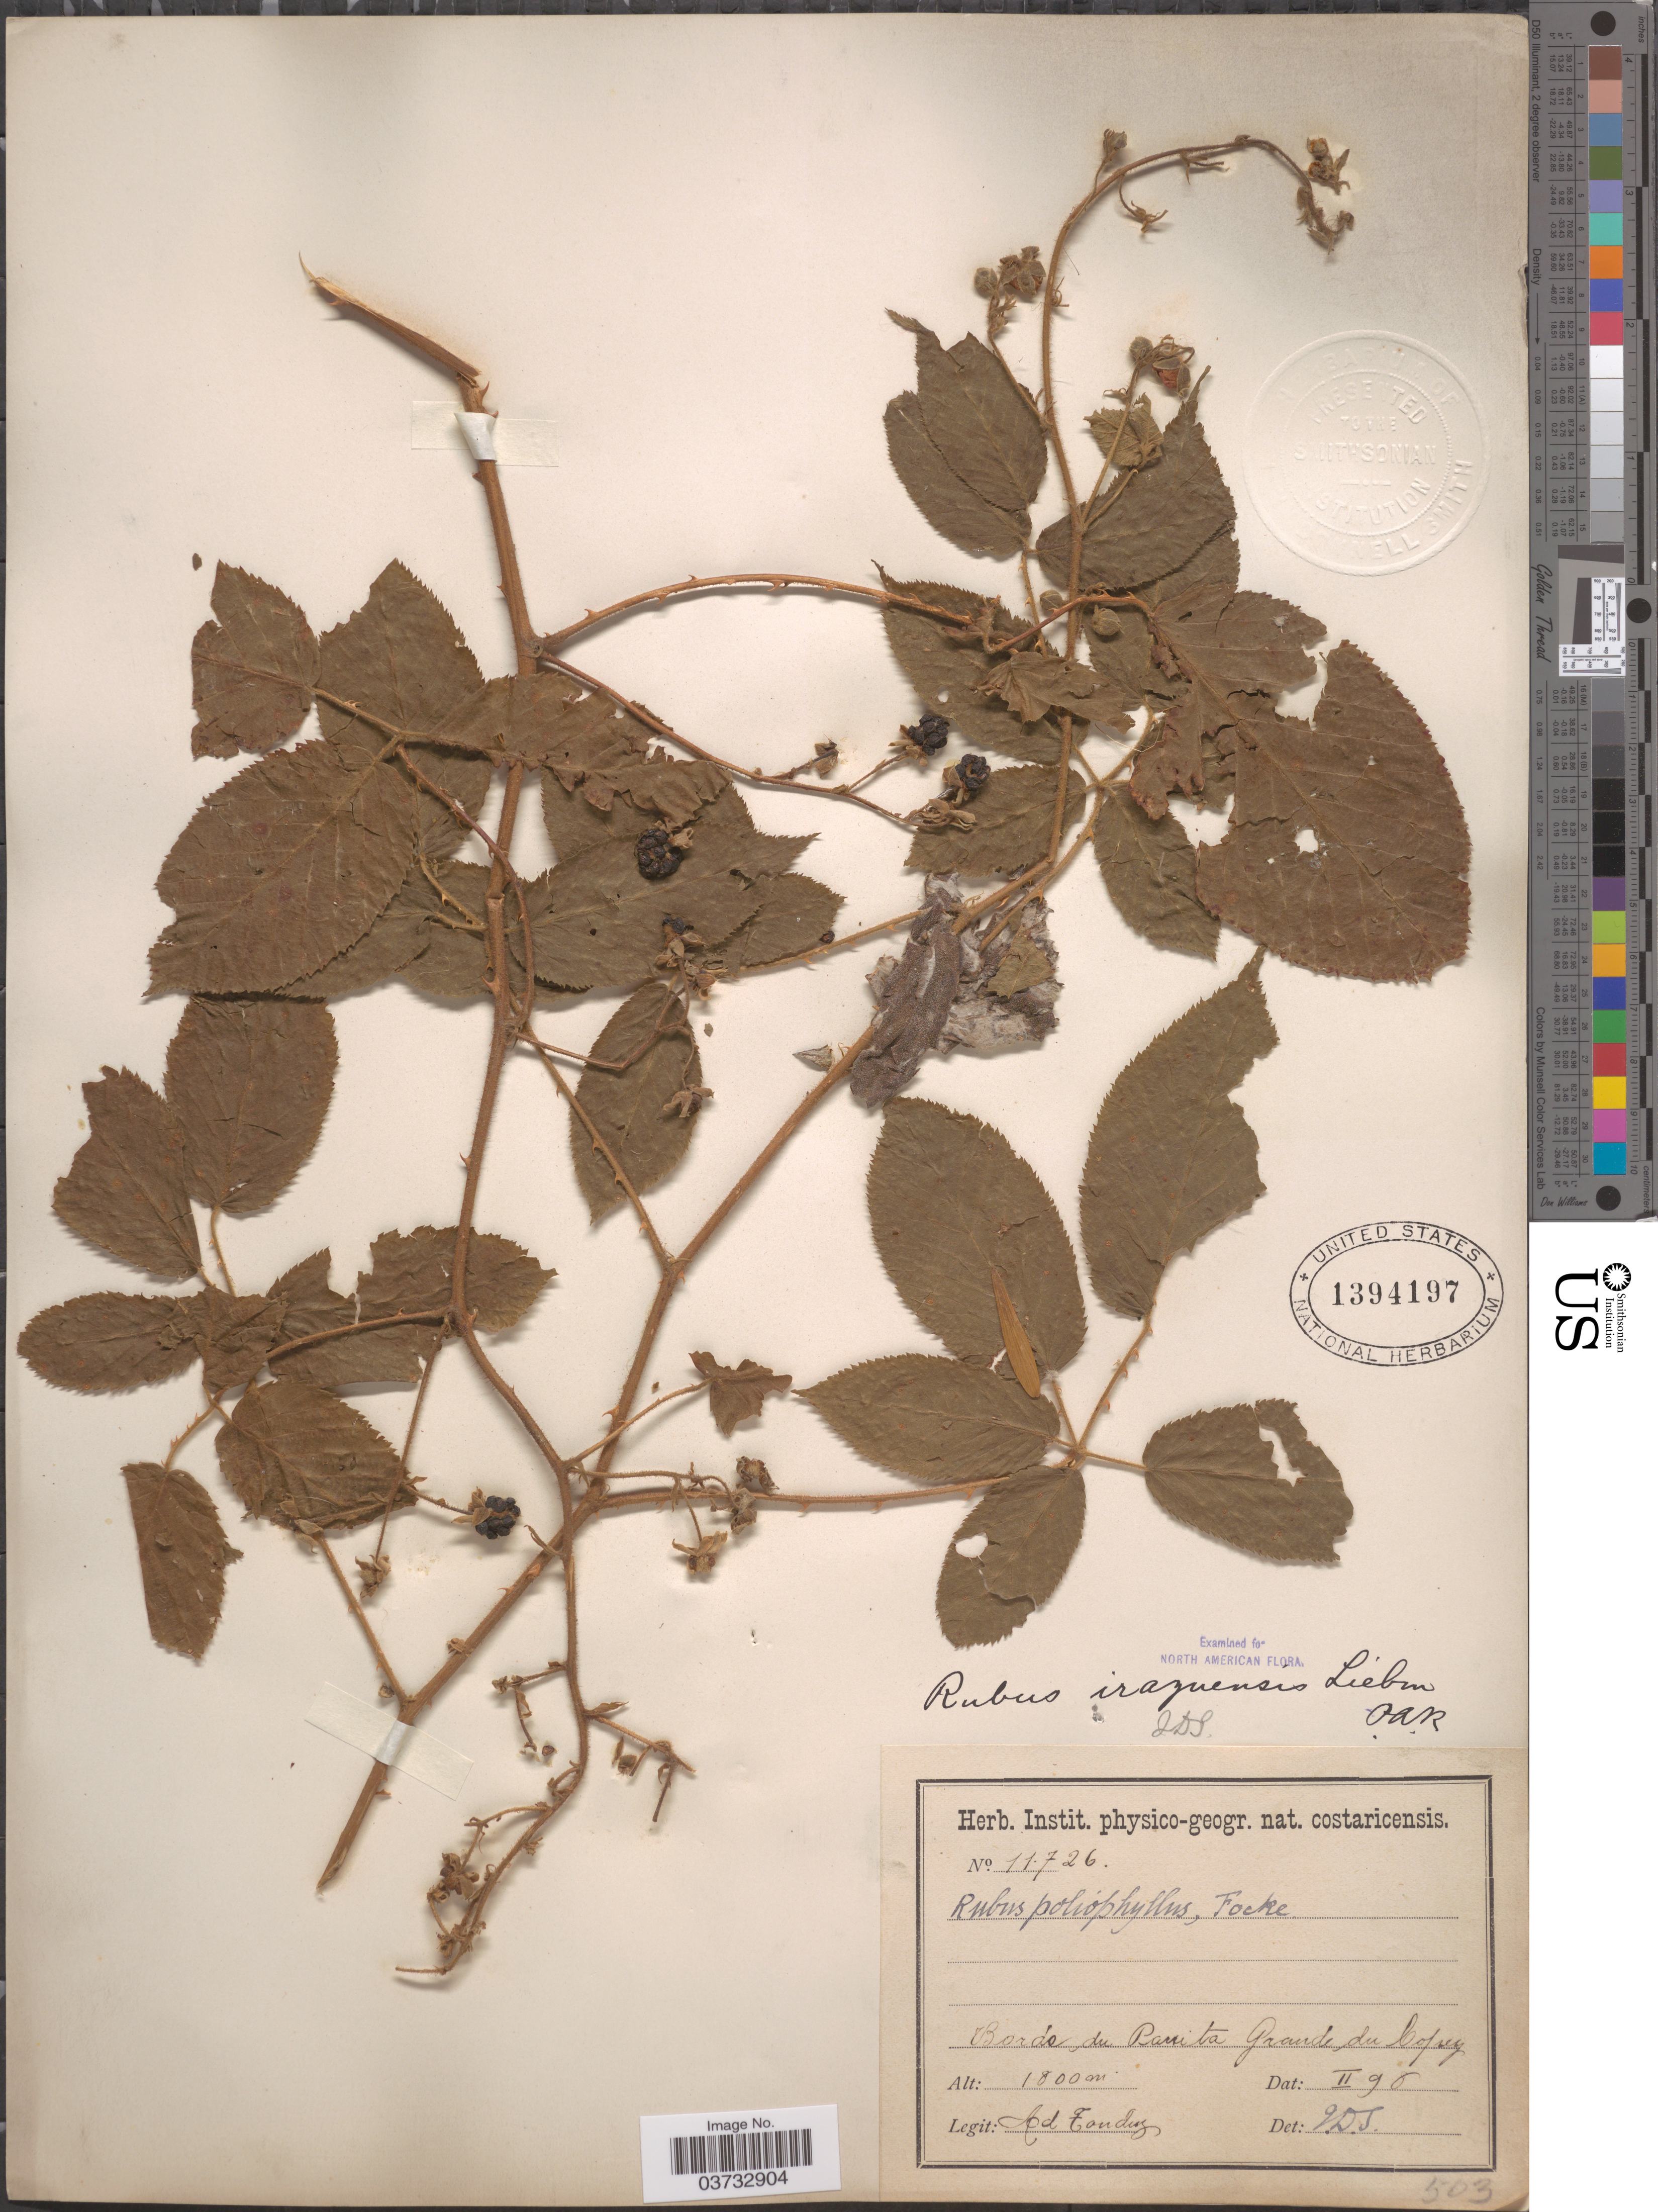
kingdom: Plantae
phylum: Tracheophyta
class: Magnoliopsida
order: Rosales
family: Rosaceae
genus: Rubus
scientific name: Rubus irasuensis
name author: Liebm.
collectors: A. Tonduz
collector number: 11726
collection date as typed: Transcribed d/m/y: /2/98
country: Costa Rica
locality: Bords du Parrita Grande du Copey.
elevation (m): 1800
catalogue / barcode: US 1394197